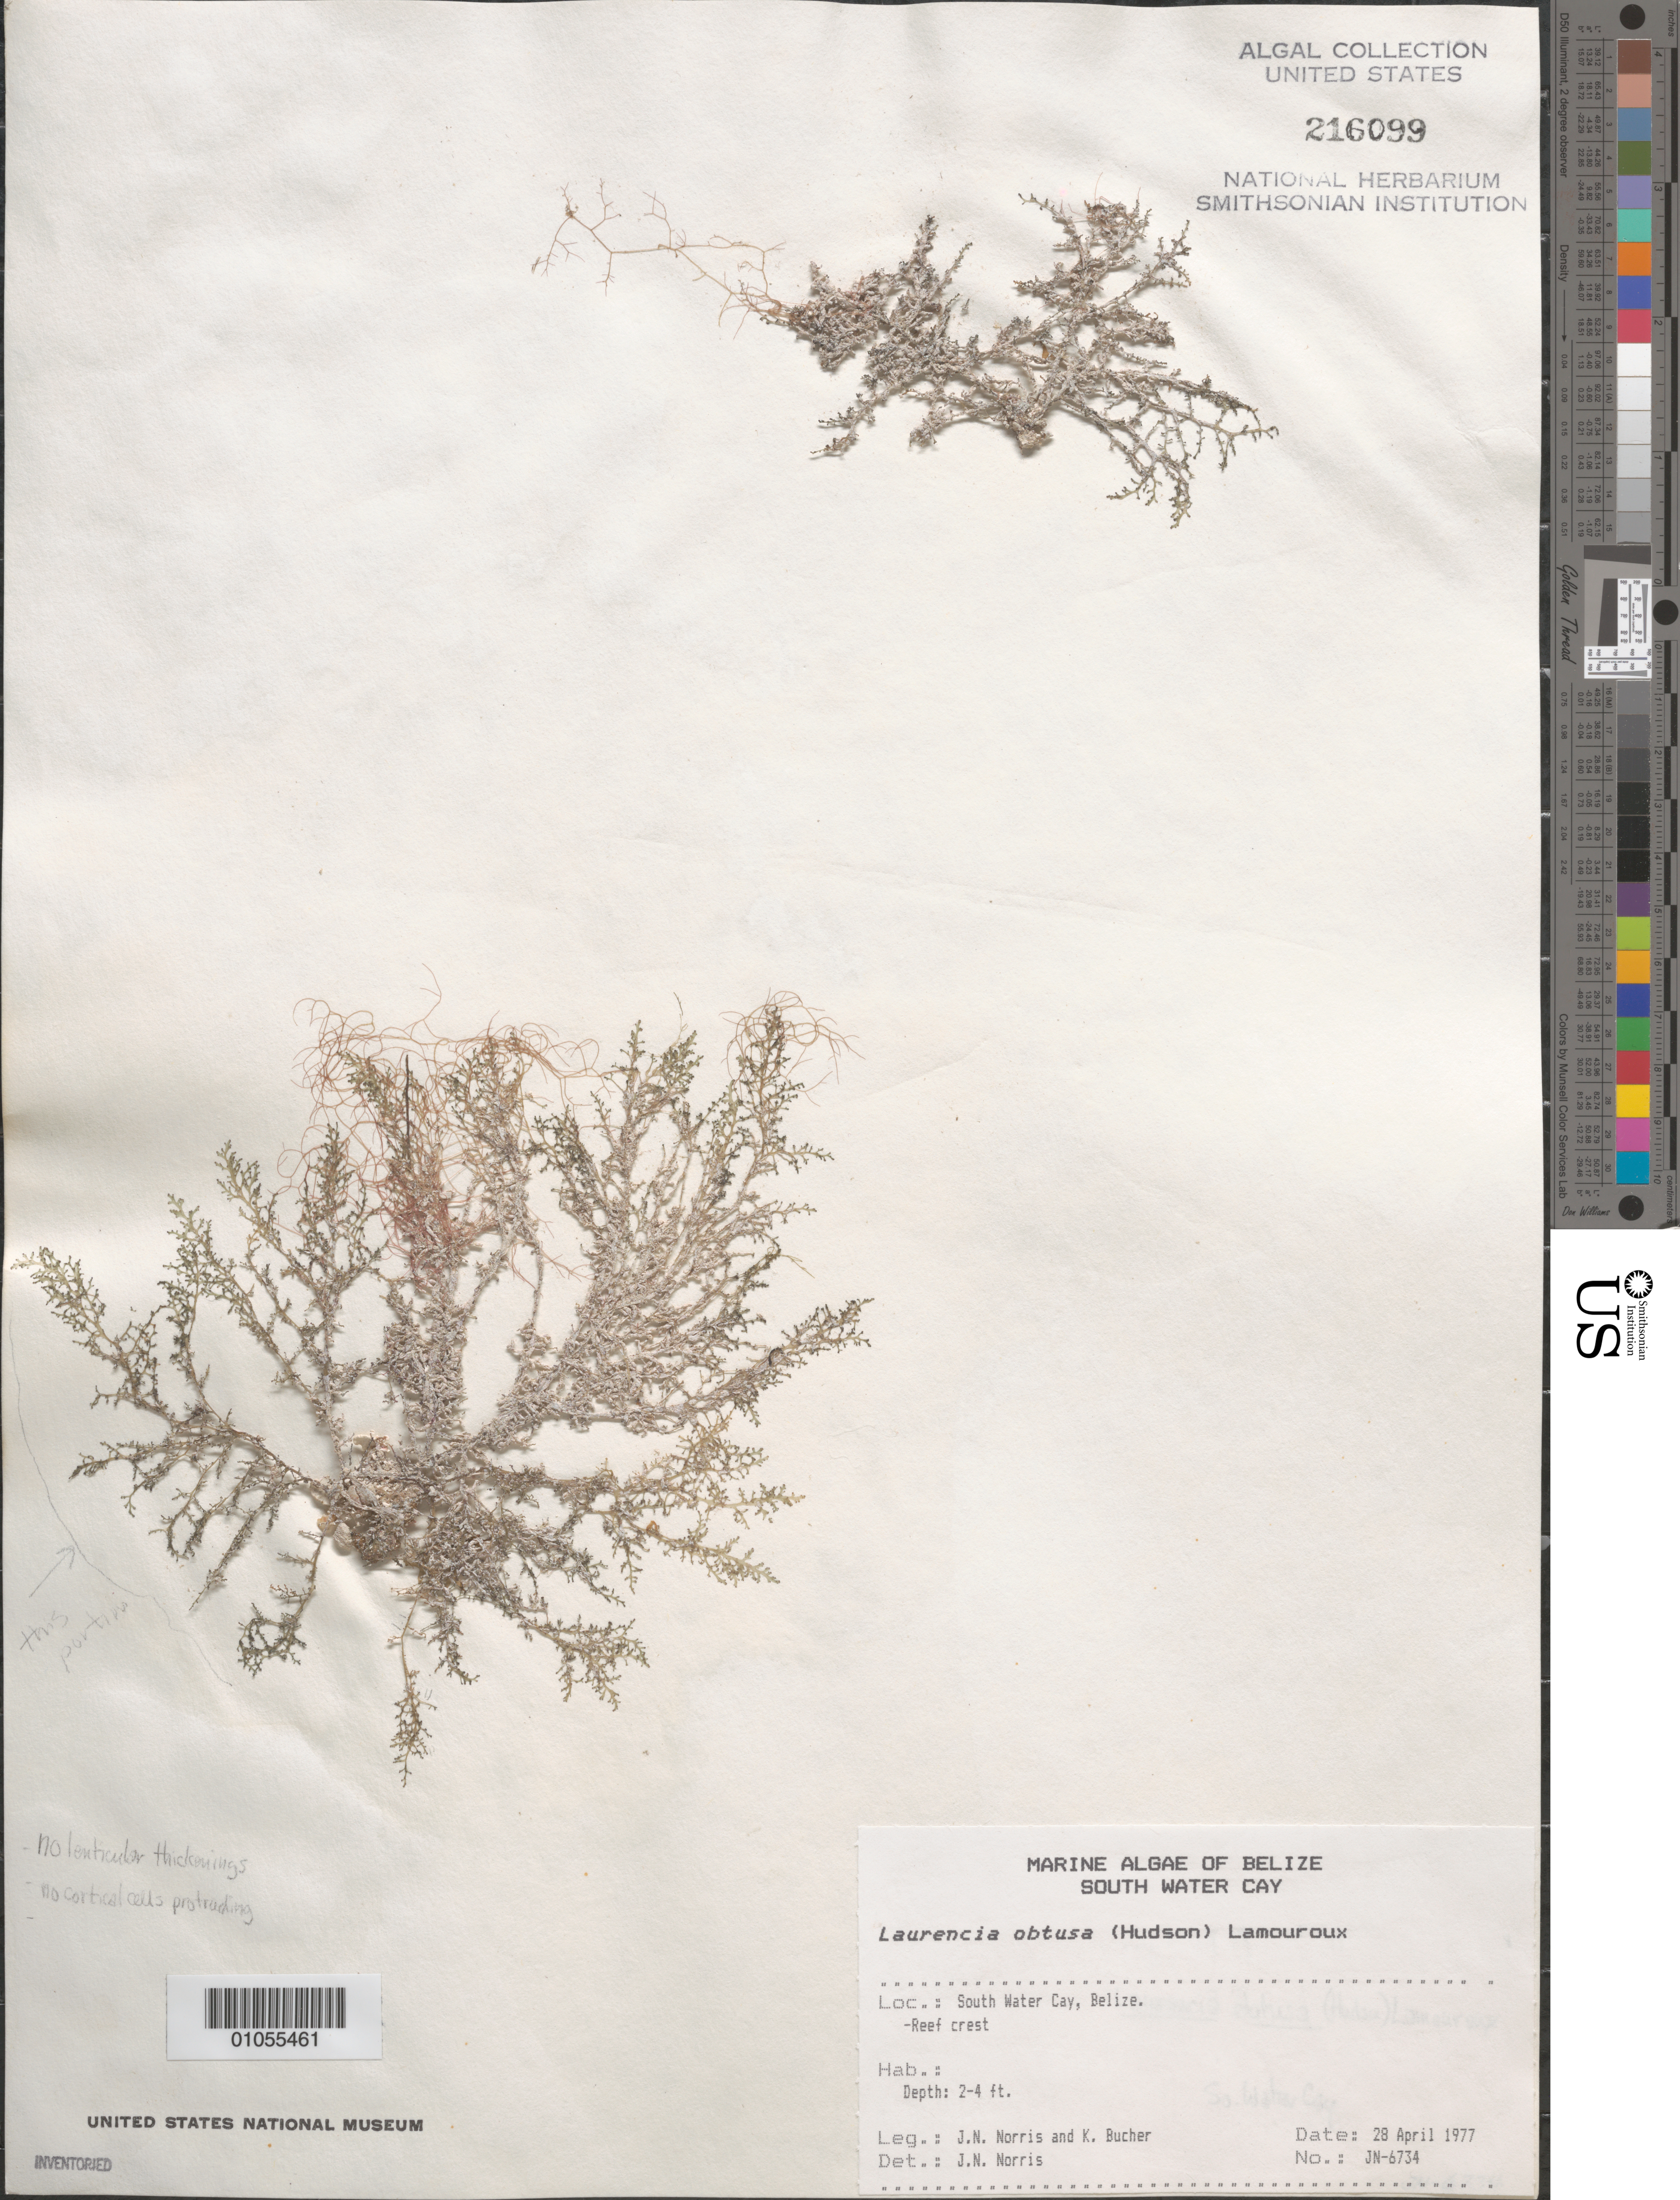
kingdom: Plantae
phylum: Rhodophyta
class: Florideophyceae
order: Ceramiales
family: Rhodomelaceae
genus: Laurencia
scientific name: Laurencia obtusa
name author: (Huds.) J.V.Lamouroux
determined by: Norris, James N.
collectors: J. N. Norris & K. E. Bucher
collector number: JN-6734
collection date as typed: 28 Apr 1977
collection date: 1977-04-28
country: Belize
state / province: Stann Creek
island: South Water Cay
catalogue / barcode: US 216099